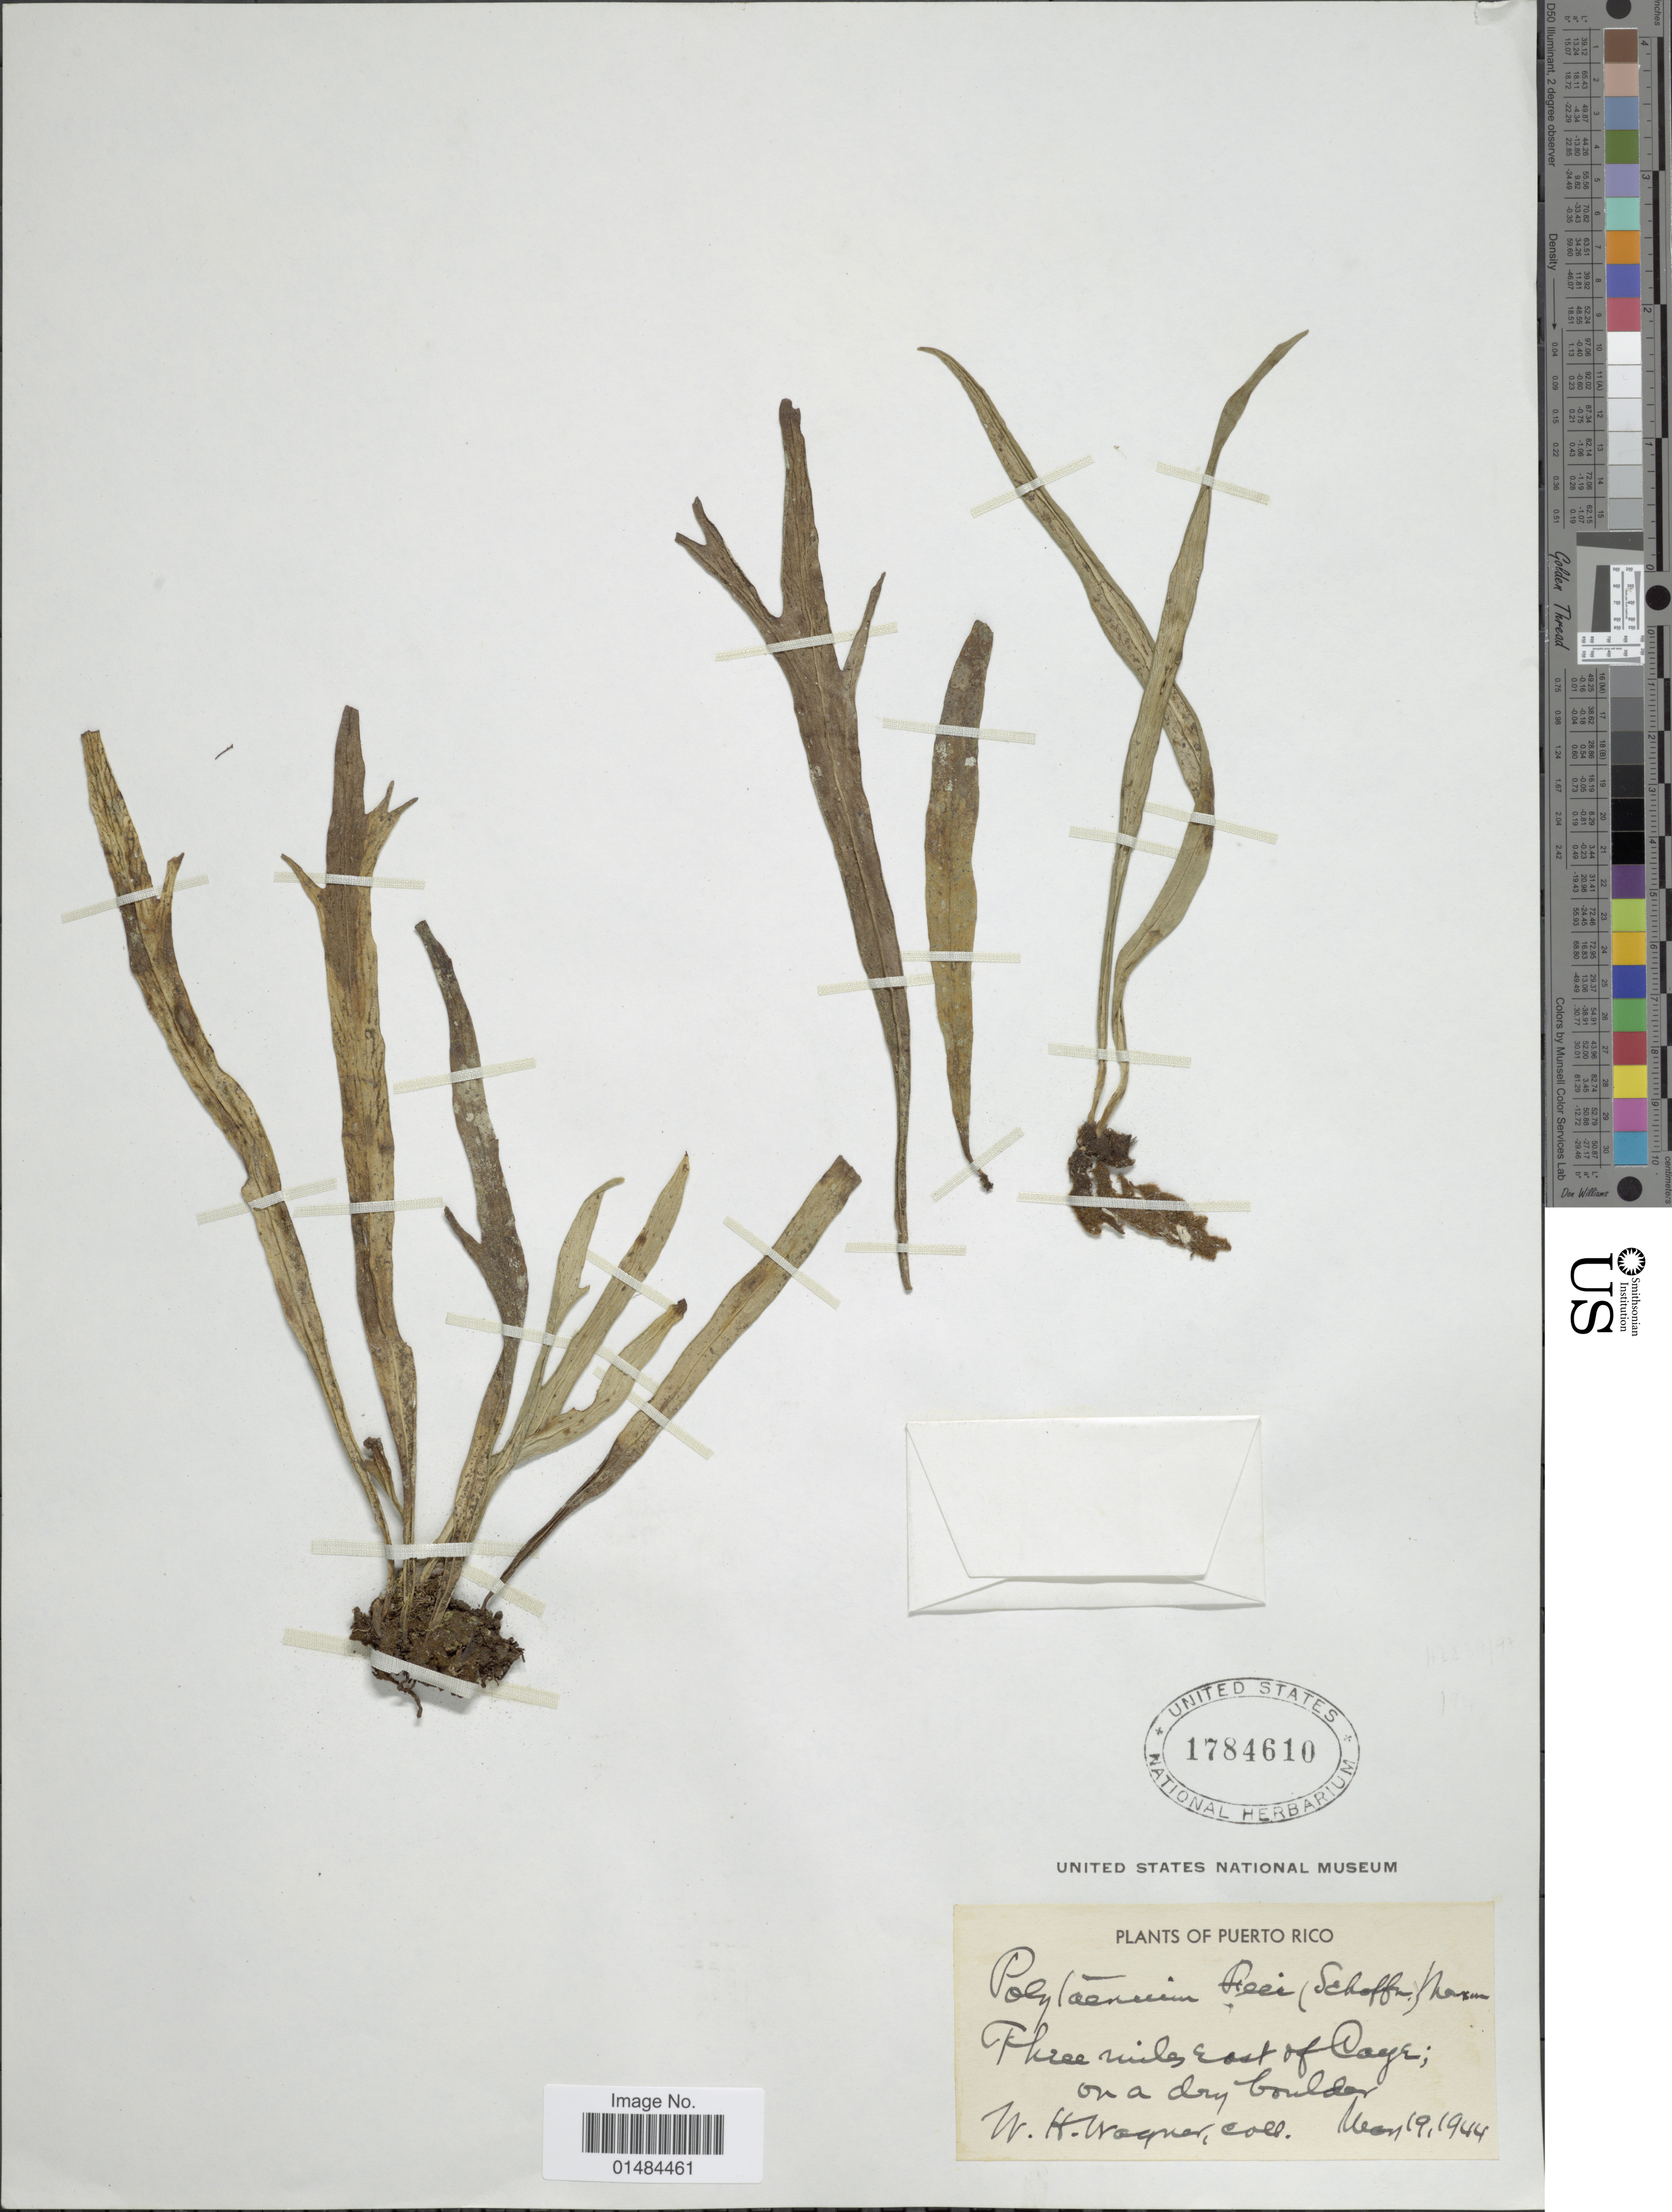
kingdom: Plantae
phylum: Tracheophyta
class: Polypodiopsida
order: Polypodiales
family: Pteridaceae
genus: Polytaenium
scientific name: Polytaenium lanceolatum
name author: (L.) Desv.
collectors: W. H. Wagner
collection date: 1944-03-19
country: Puerto Rico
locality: Puerto Rico, three miles east of Caye. [interpreted]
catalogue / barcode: US 1784610